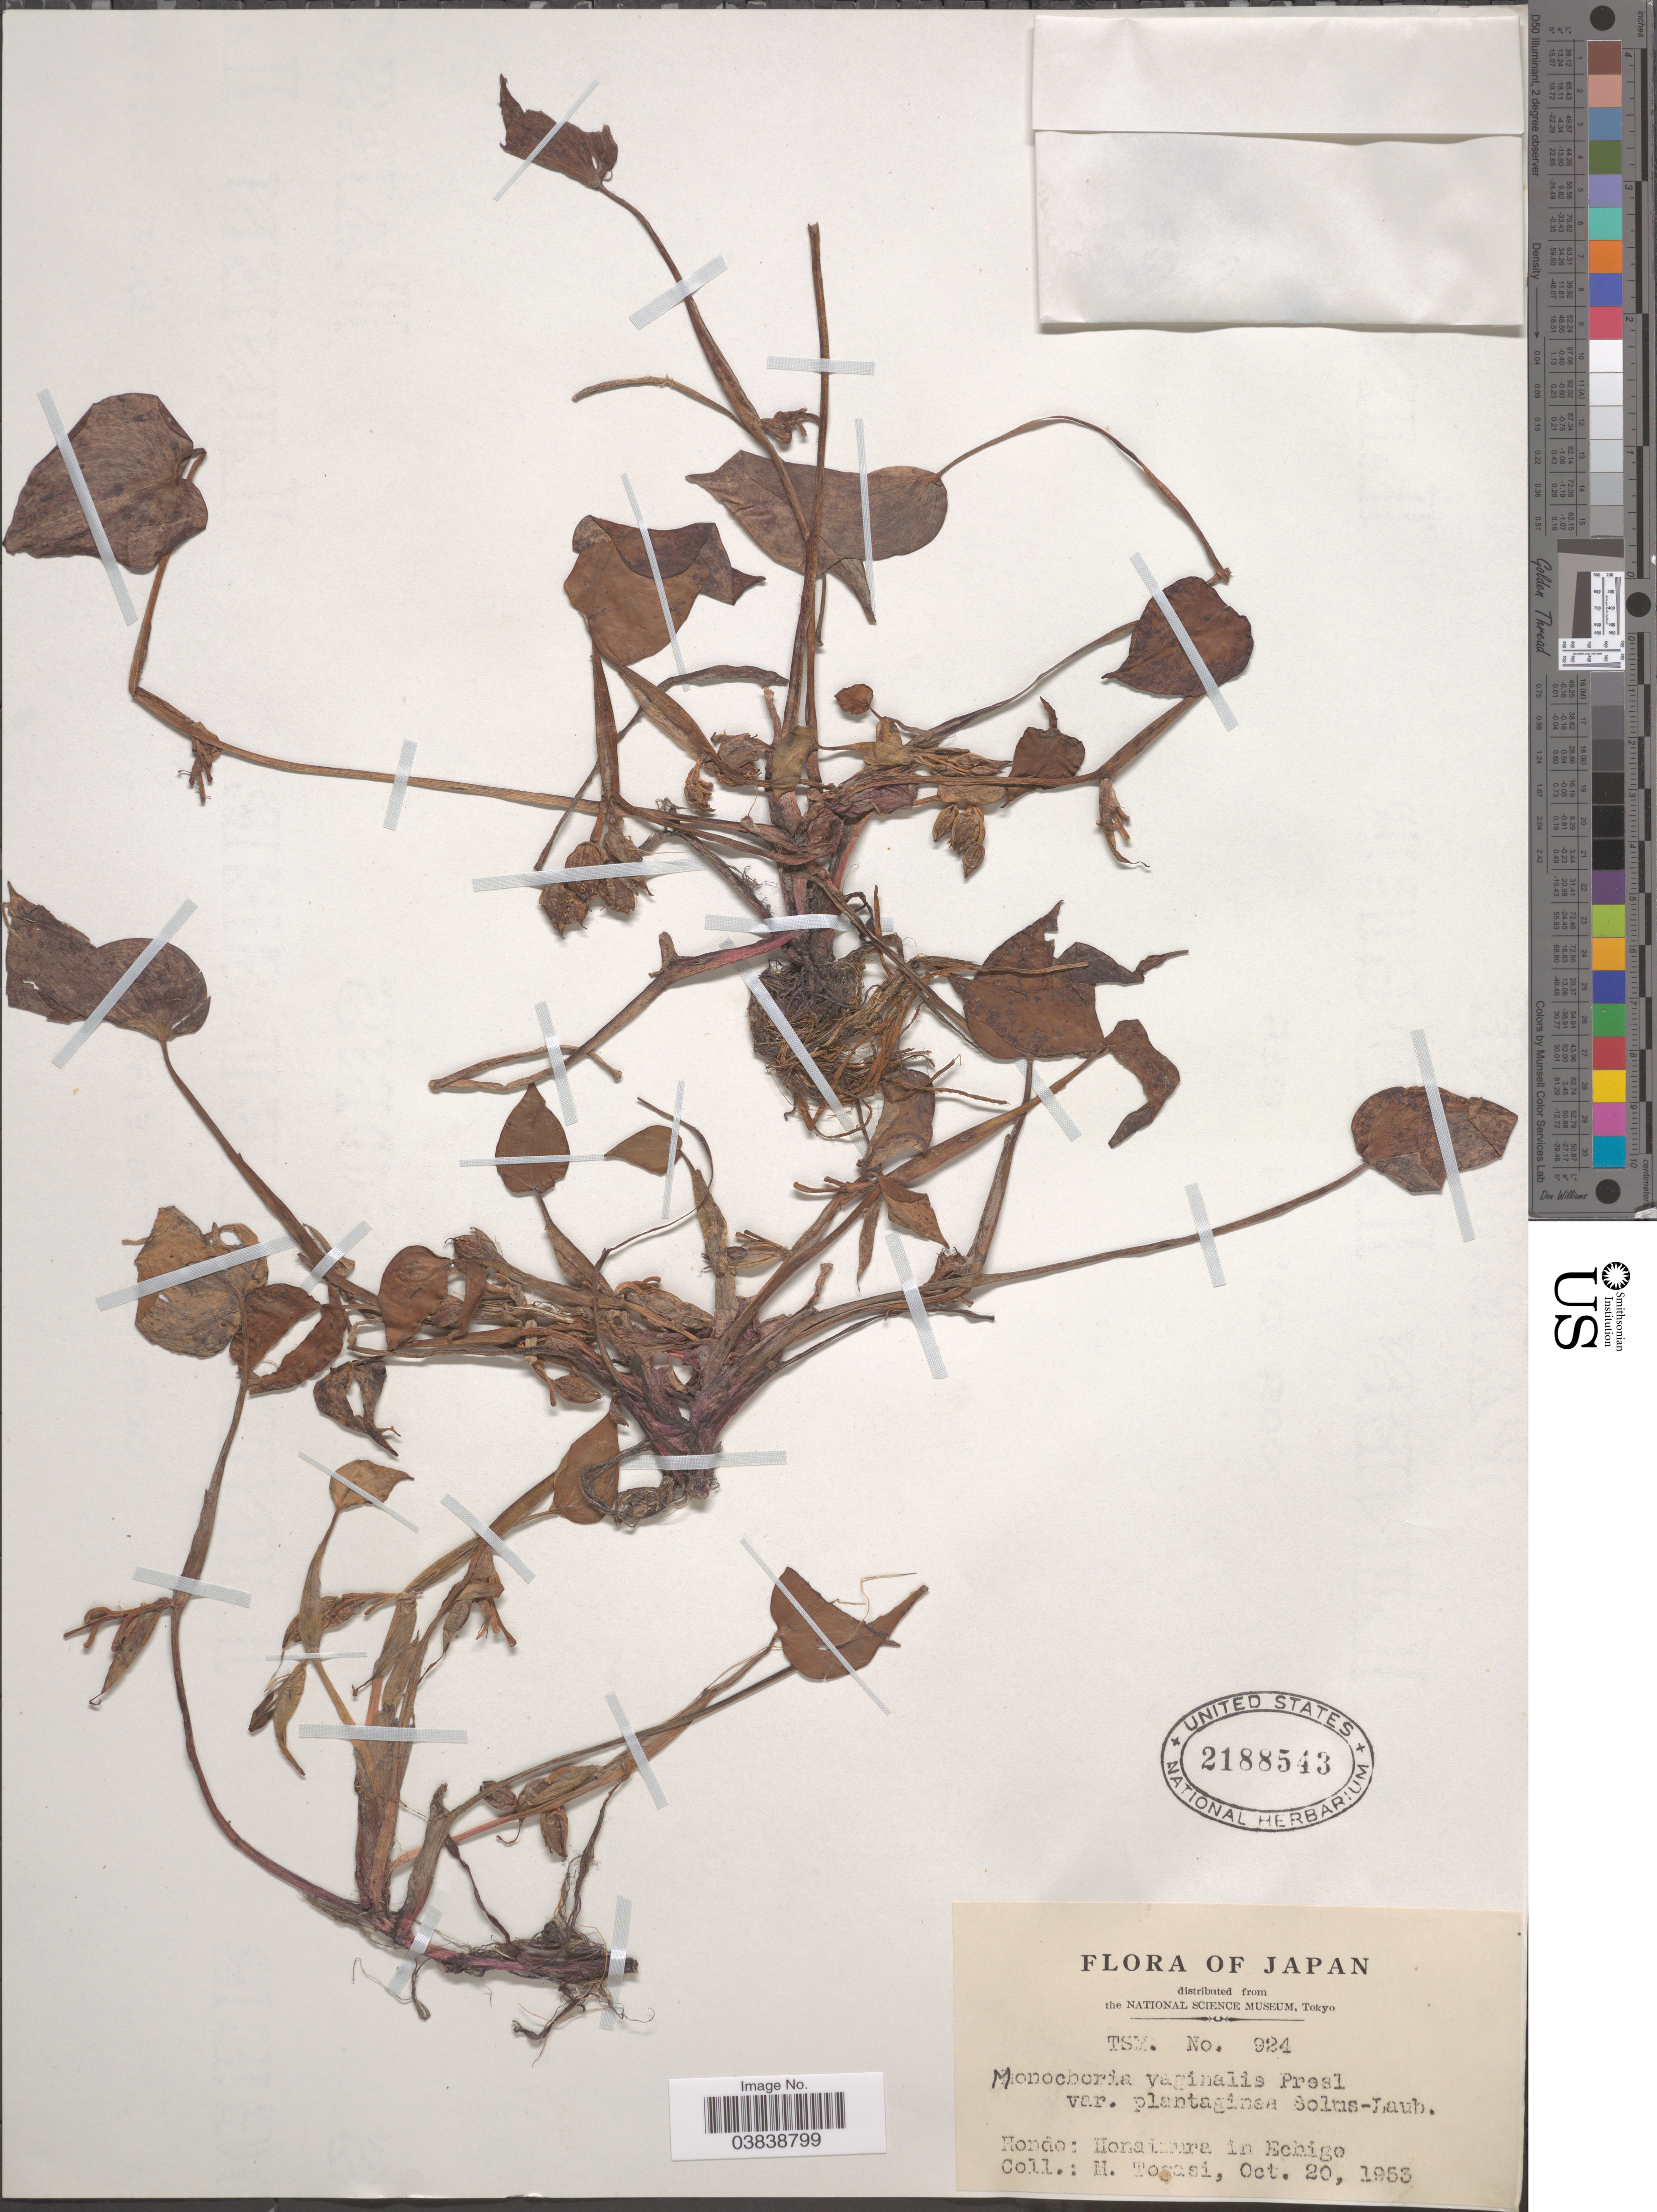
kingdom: Plantae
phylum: Tracheophyta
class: Liliopsida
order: Commelinales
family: Pontederiaceae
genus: Monochoria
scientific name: Monochoria vaginalis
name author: (Burm. f.) C. Presl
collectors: M. Togasi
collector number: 924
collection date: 1953-10-20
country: Japan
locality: Hondo: Honaimura in Echigo.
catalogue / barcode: US 2188543